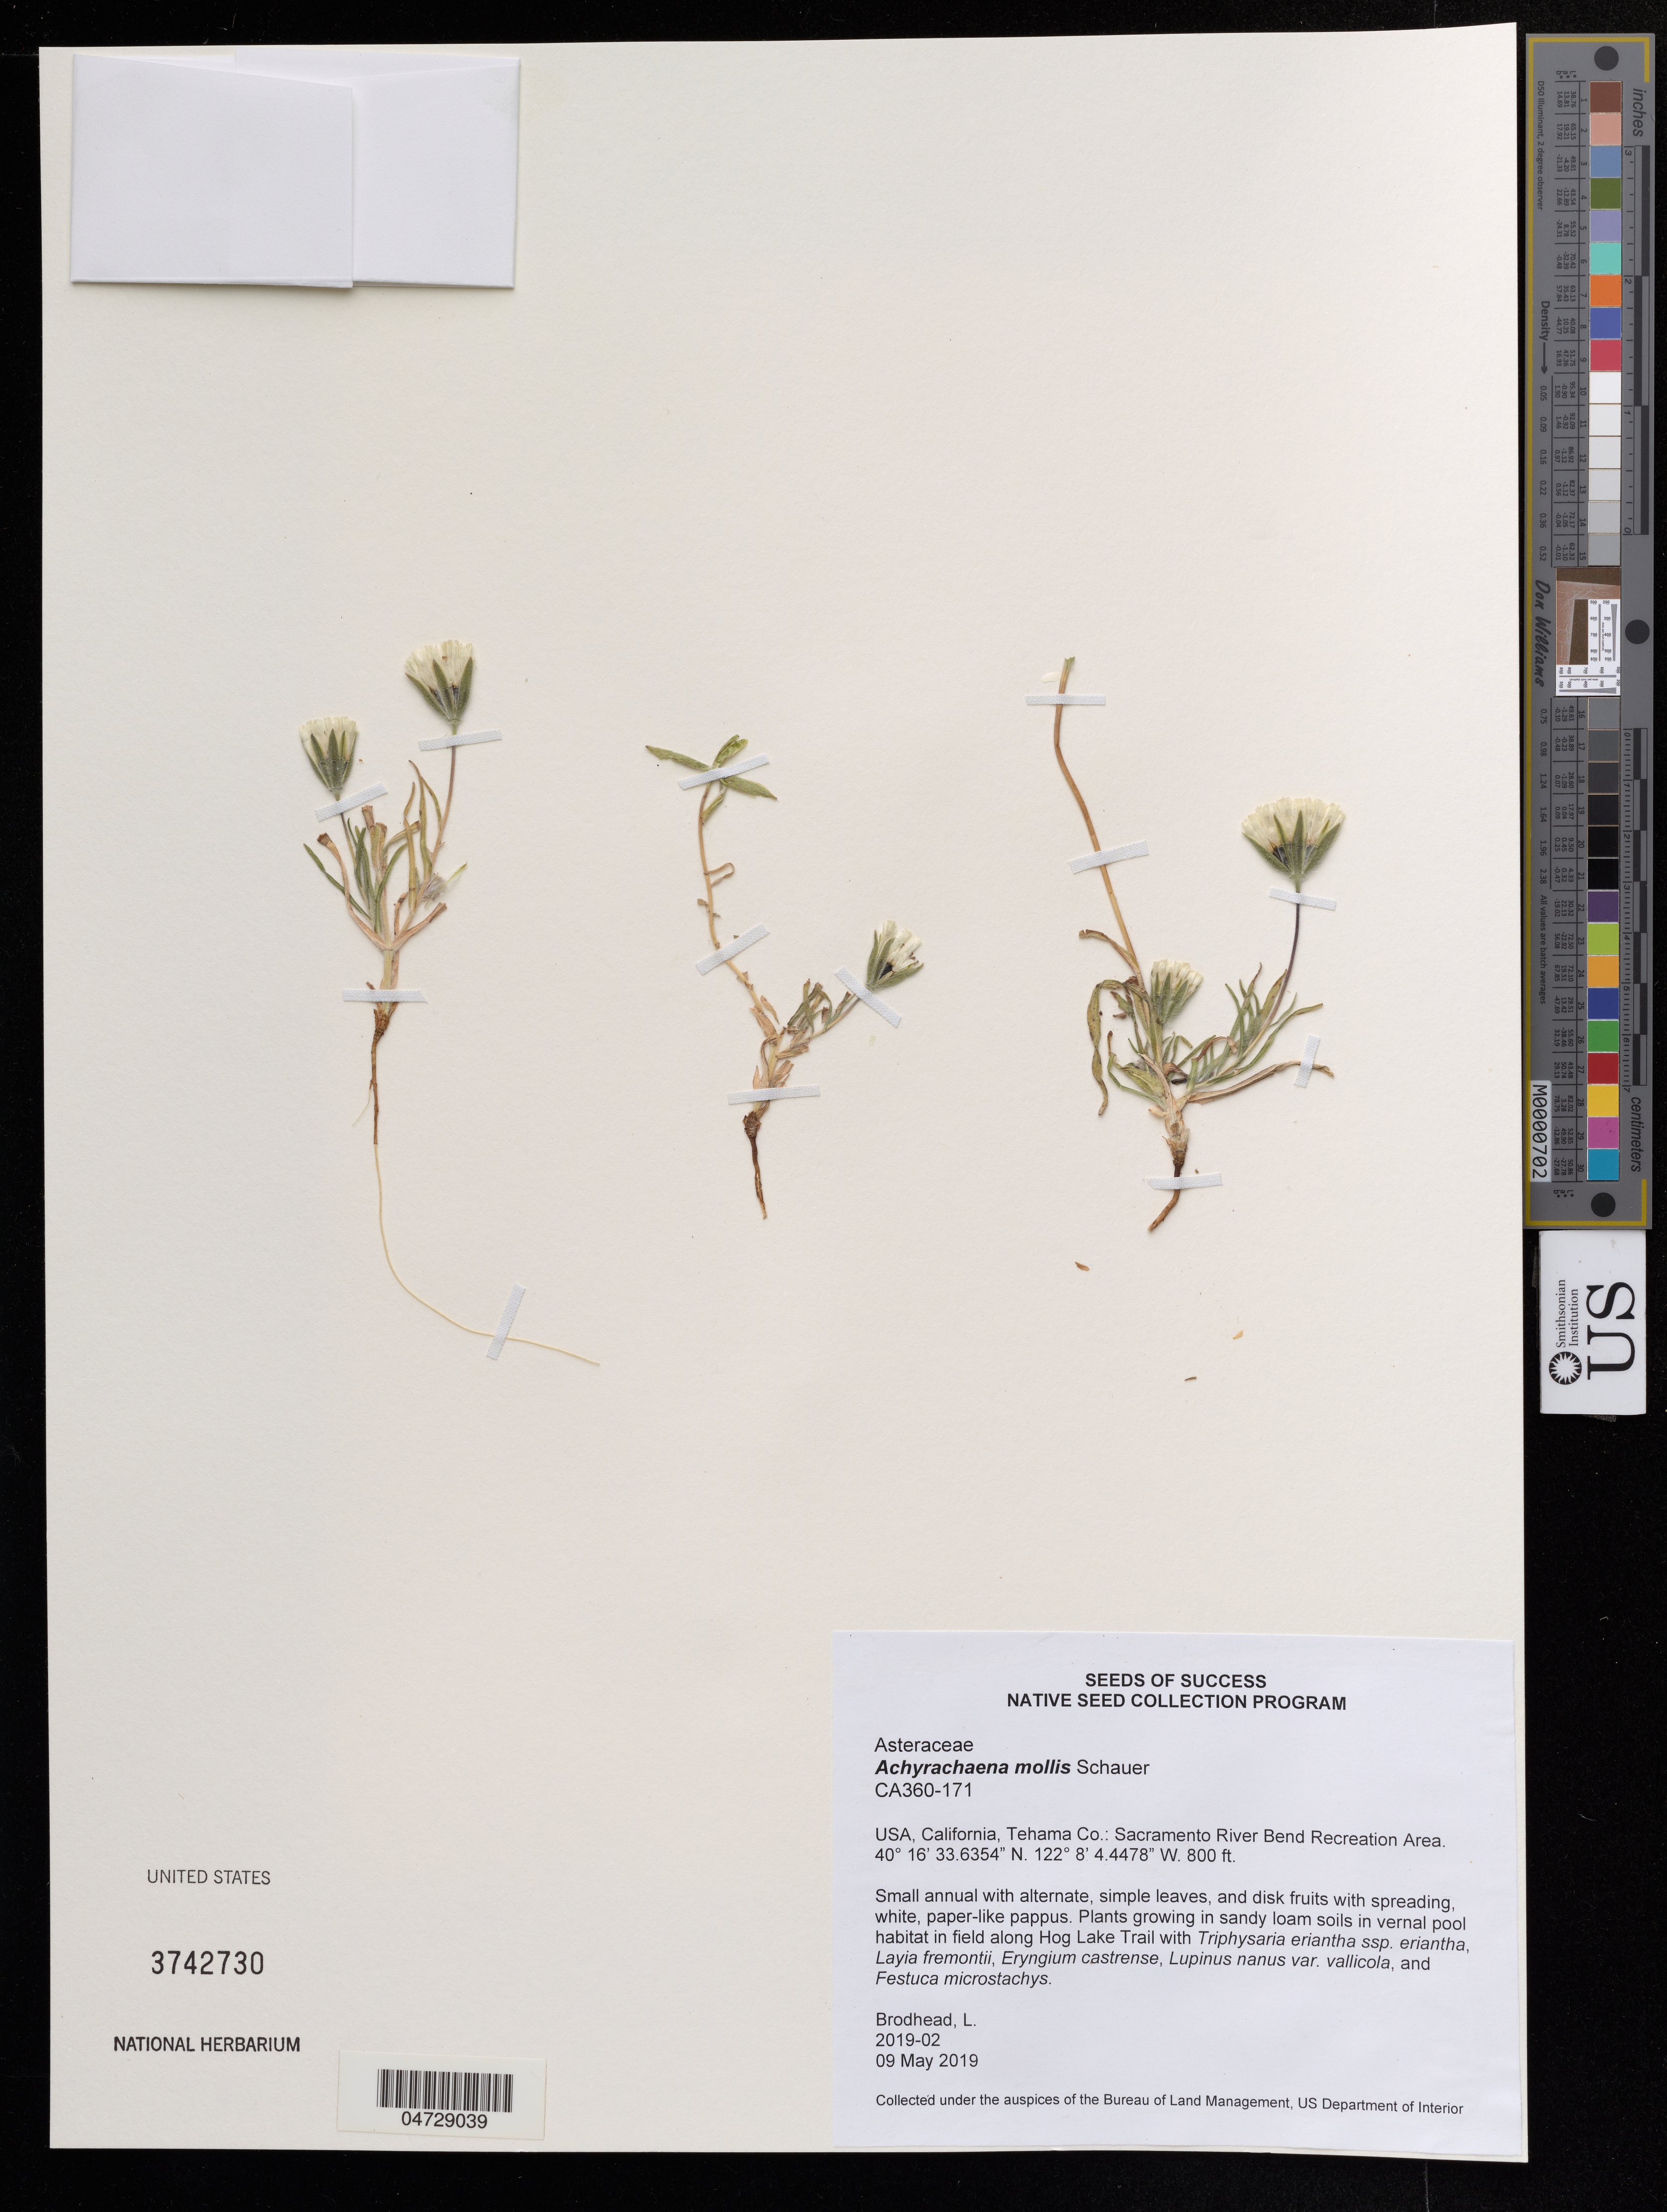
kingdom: Plantae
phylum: Tracheophyta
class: Magnoliopsida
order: Asterales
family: Asteraceae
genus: Achyrachaena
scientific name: Achyrachaena mollis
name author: Schauer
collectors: L. Brodhead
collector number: CA360-171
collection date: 2019-05-09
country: United States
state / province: California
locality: Tehama Co.: Sacramento River Bend Recreation Area.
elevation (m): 244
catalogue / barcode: US 3742730